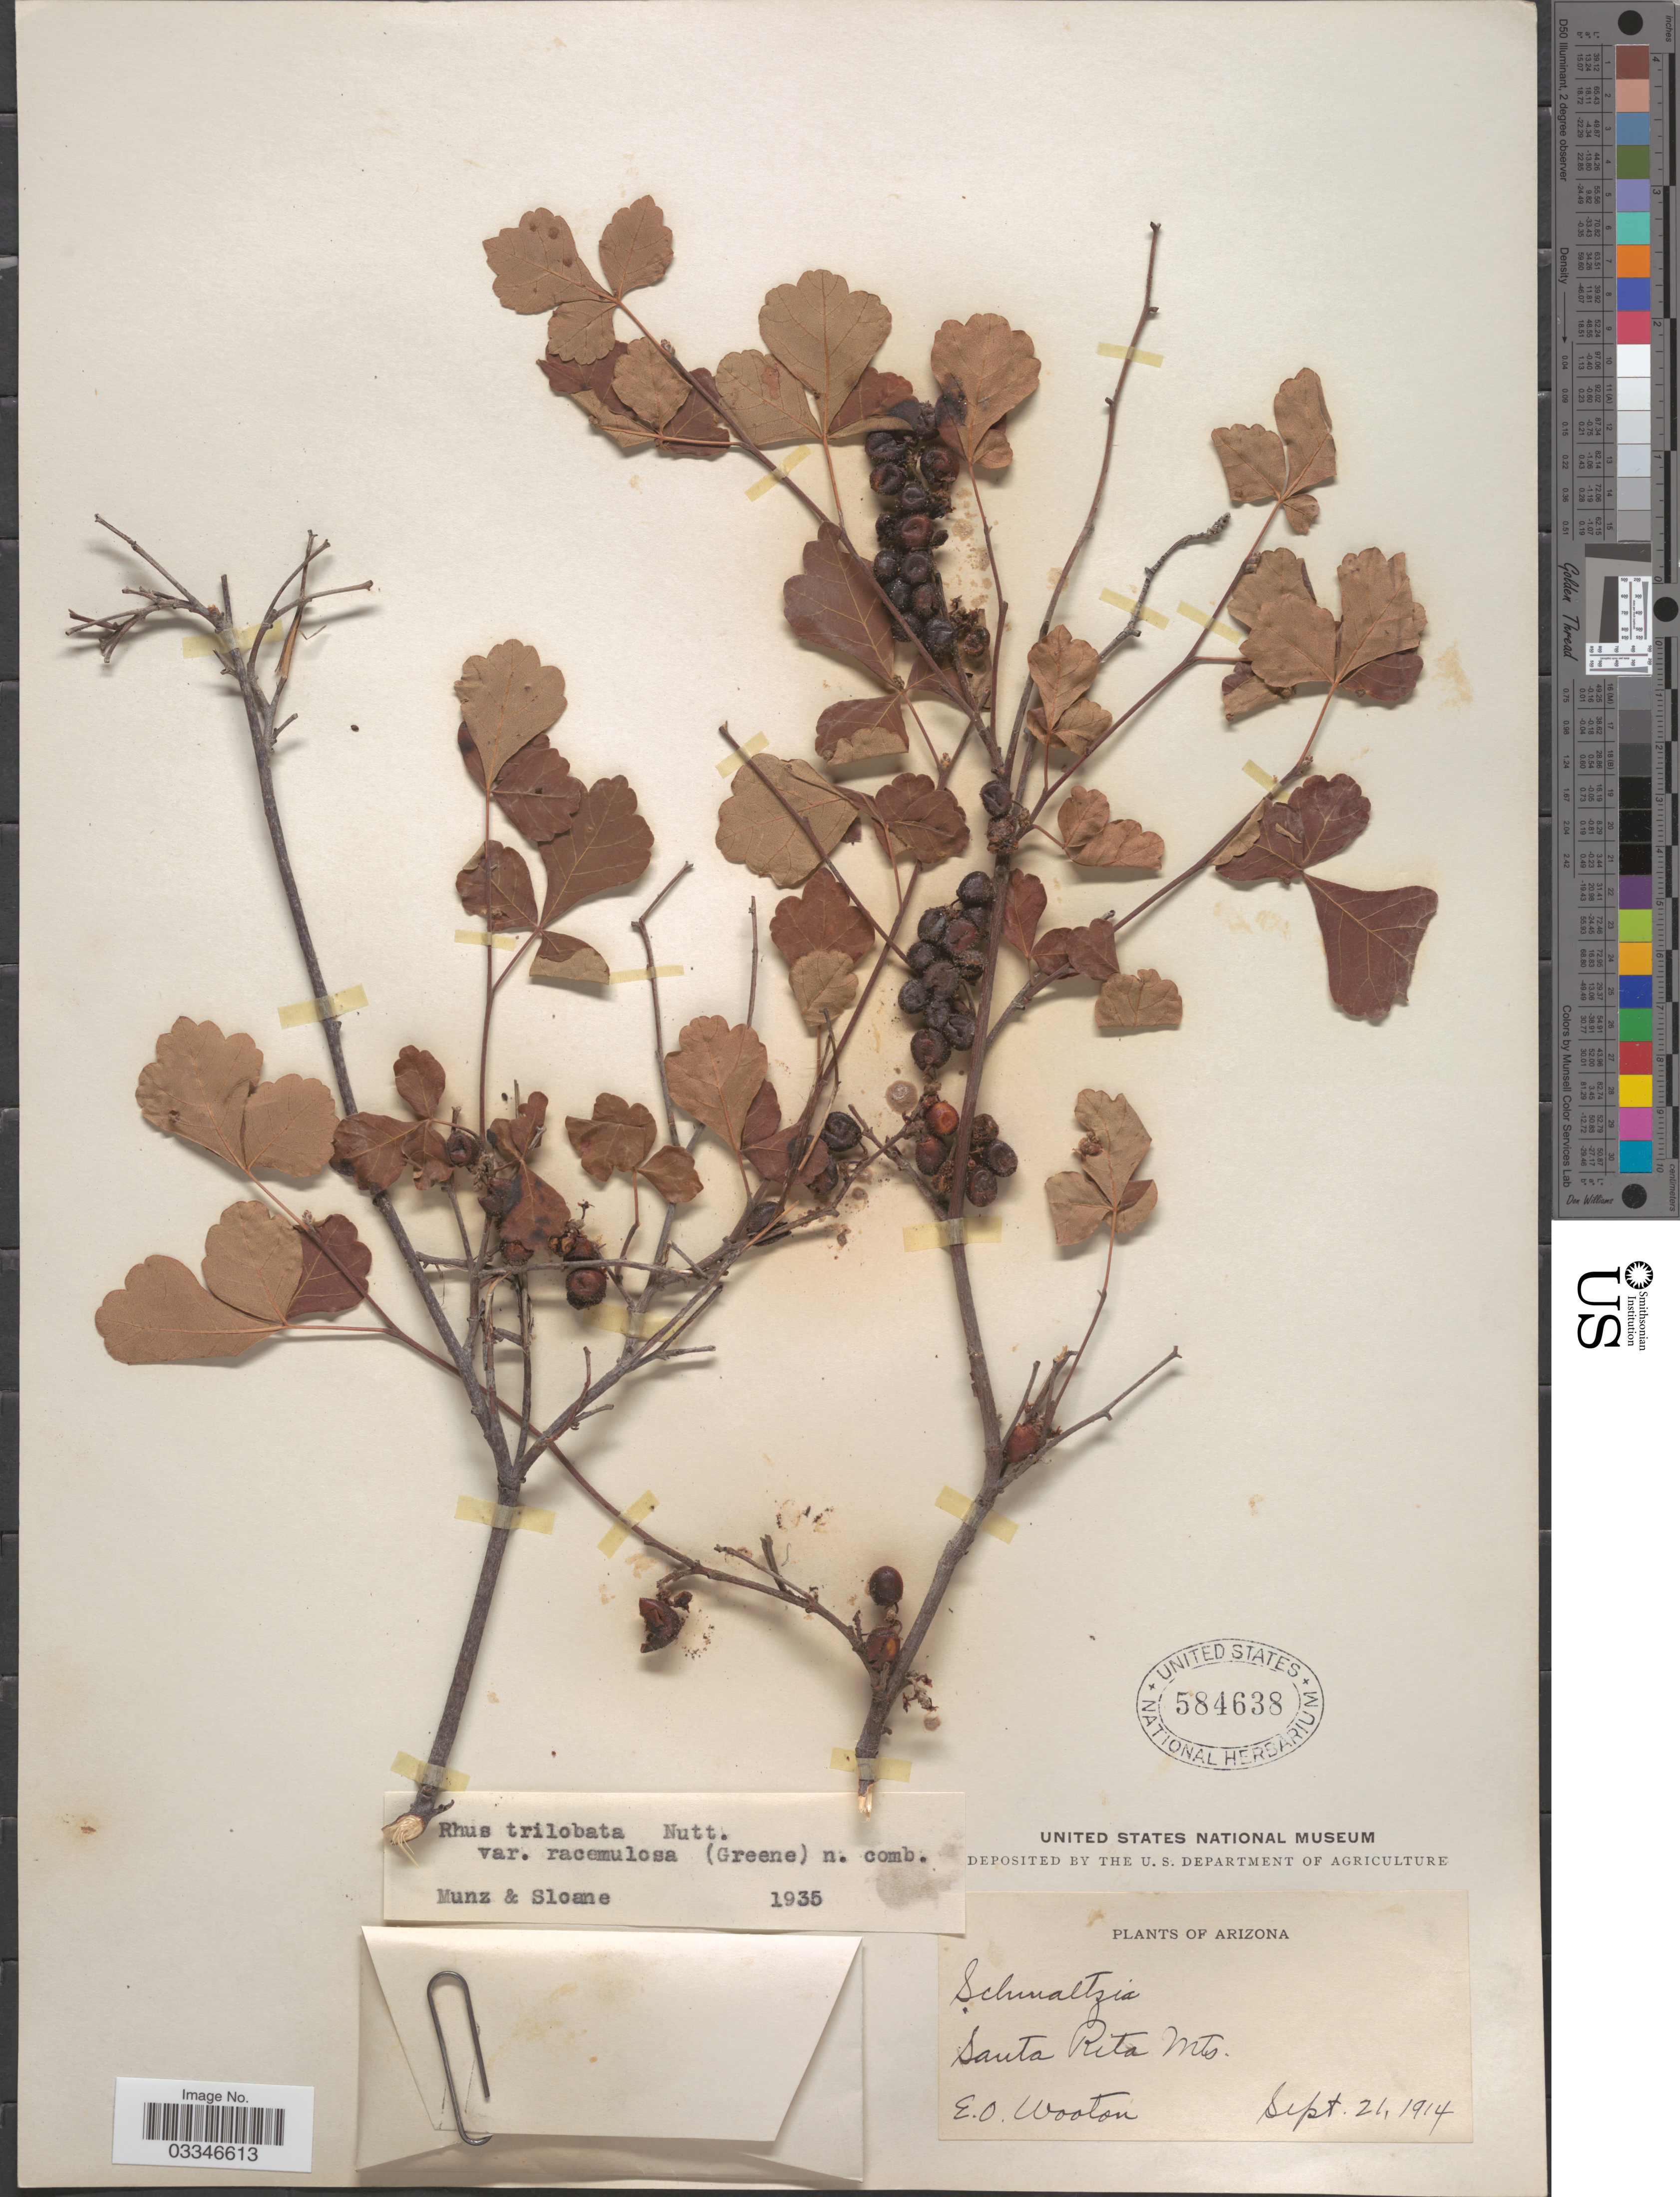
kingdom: Plantae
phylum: Tracheophyta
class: Magnoliopsida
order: Sapindales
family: Anacardiaceae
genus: Rhus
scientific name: Rhus trilobata var. racemulosa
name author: (Greene) F.A. Barkley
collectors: E. O. Wooton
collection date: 1914-09-21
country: United States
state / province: Arizona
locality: Santa Rita Mts.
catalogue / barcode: US 584638